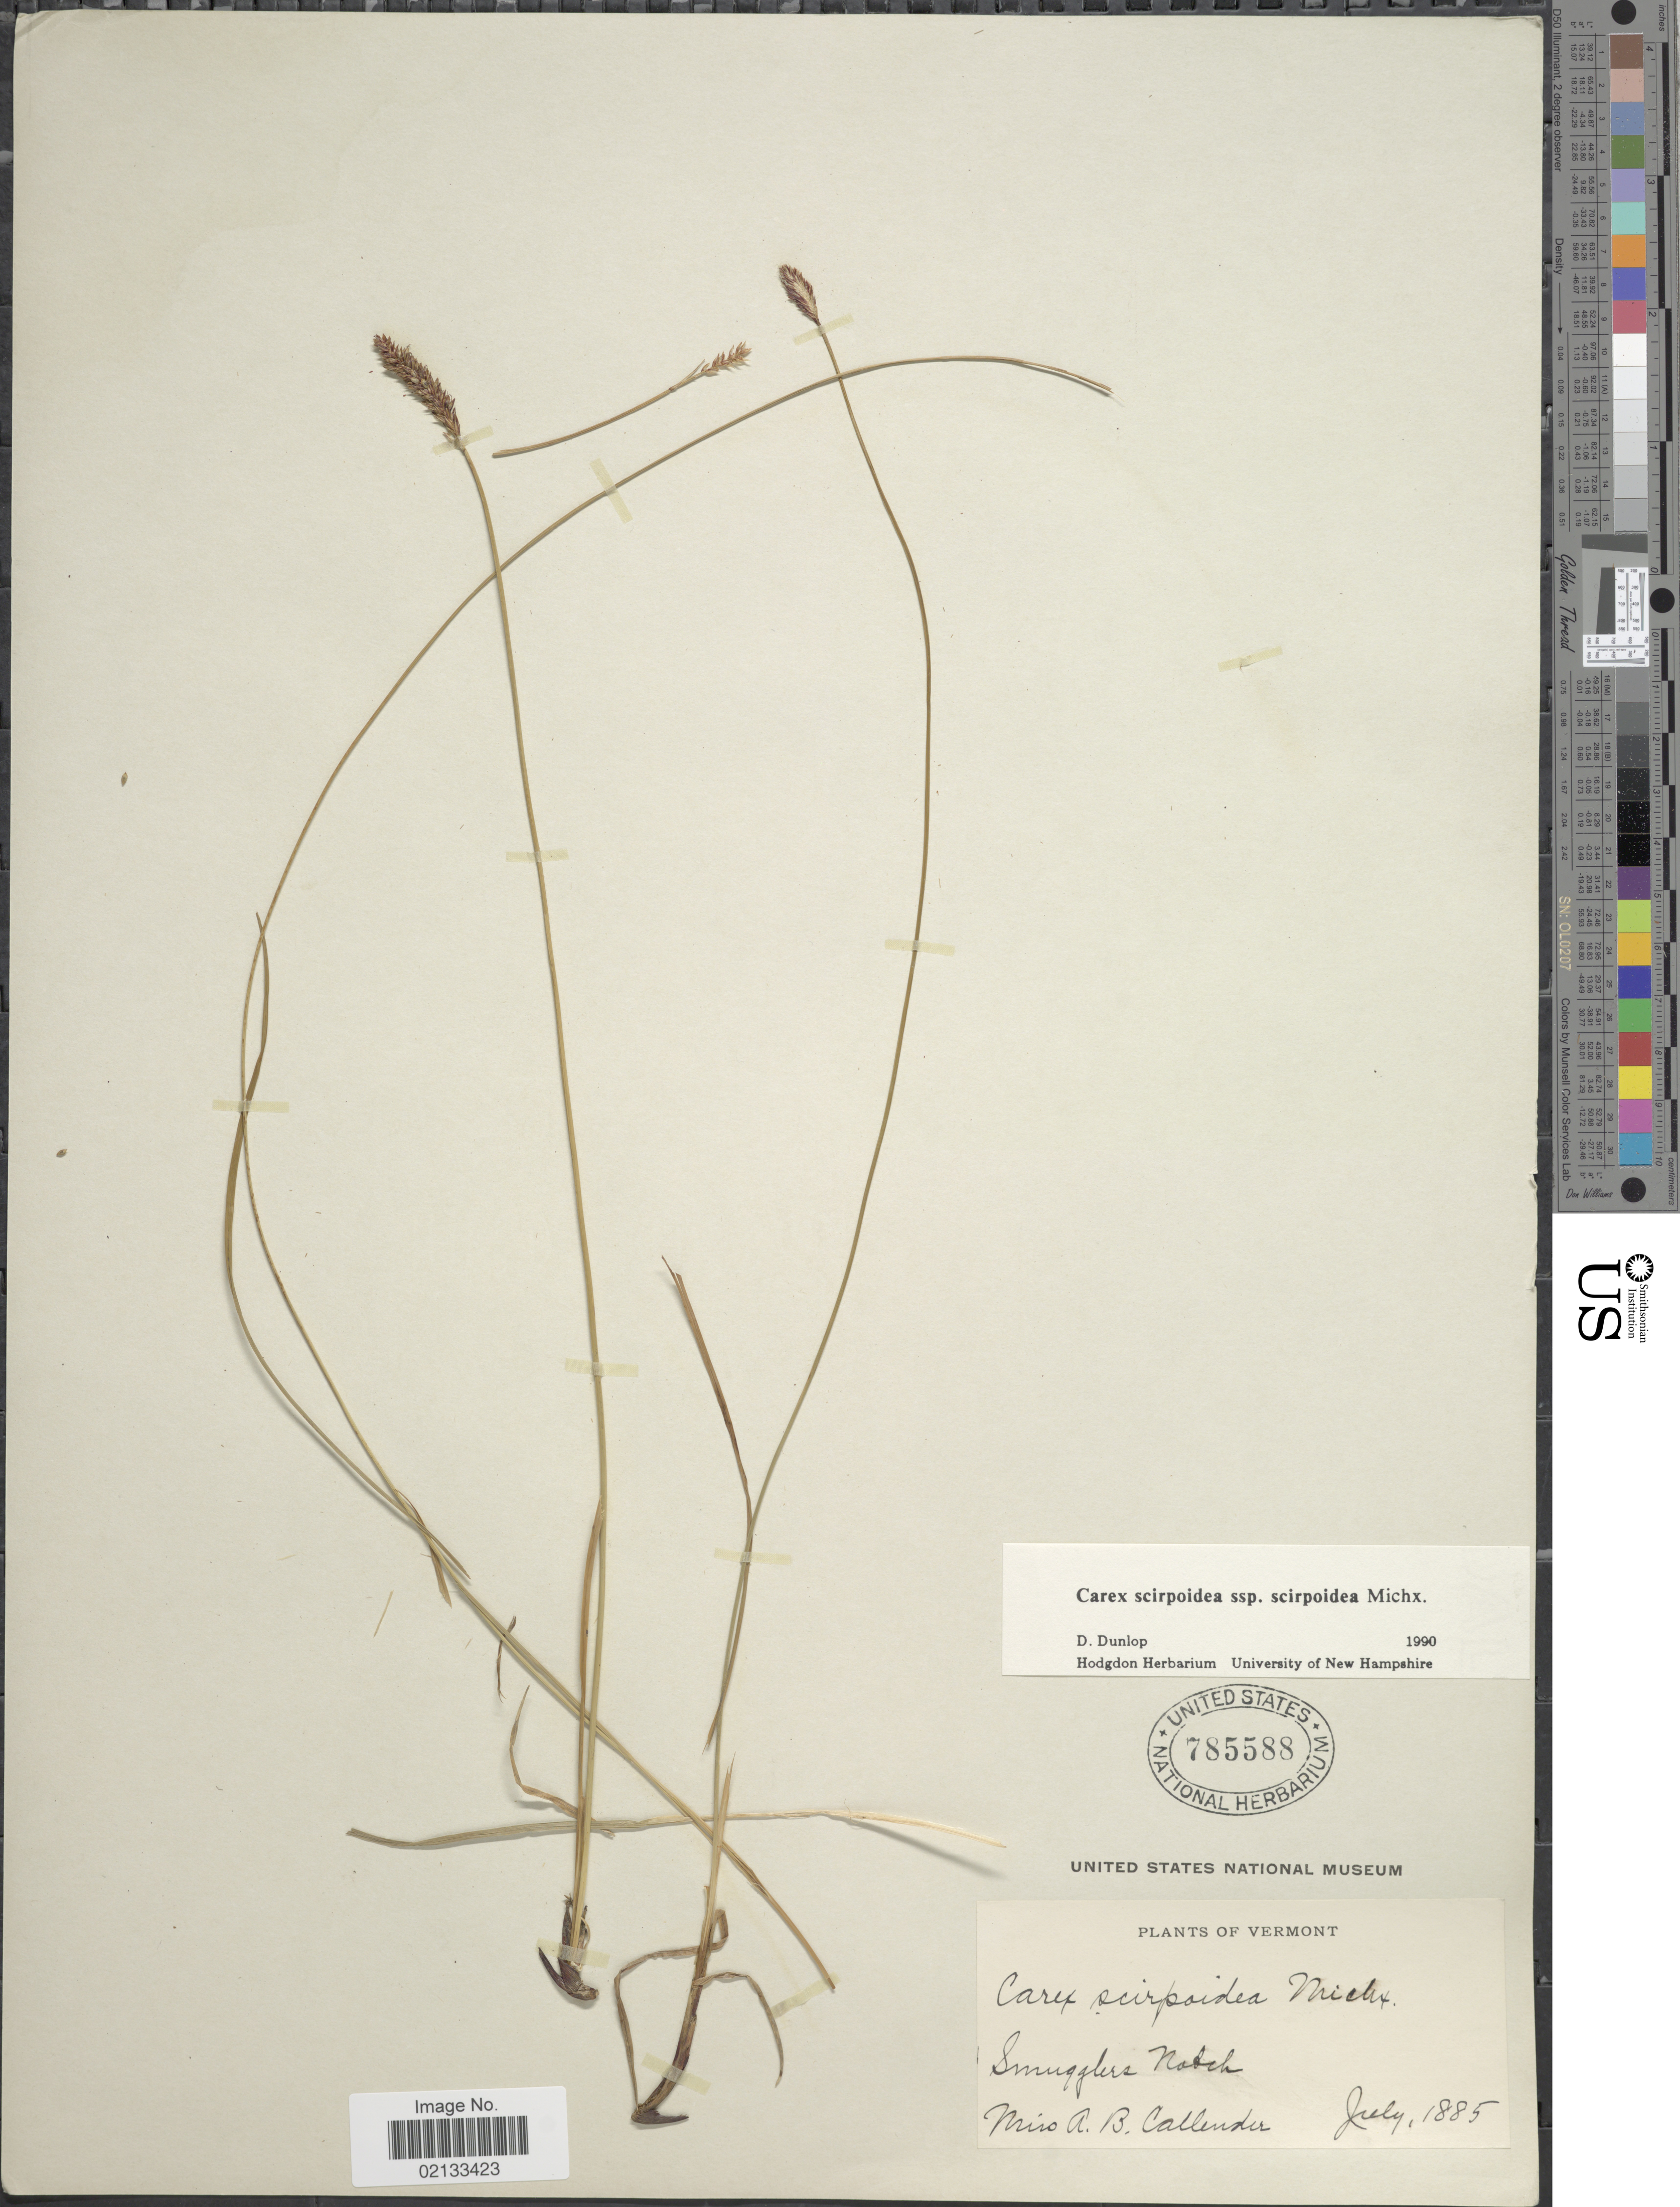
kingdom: Plantae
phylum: Tracheophyta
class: Liliopsida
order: Poales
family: Cyperaceae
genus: Carex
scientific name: Carex scirpoidea subsp. scirpoidea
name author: Michx.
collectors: A. Callender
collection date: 1885-07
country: United States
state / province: Vermont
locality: Smugglers Notch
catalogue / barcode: US 785588